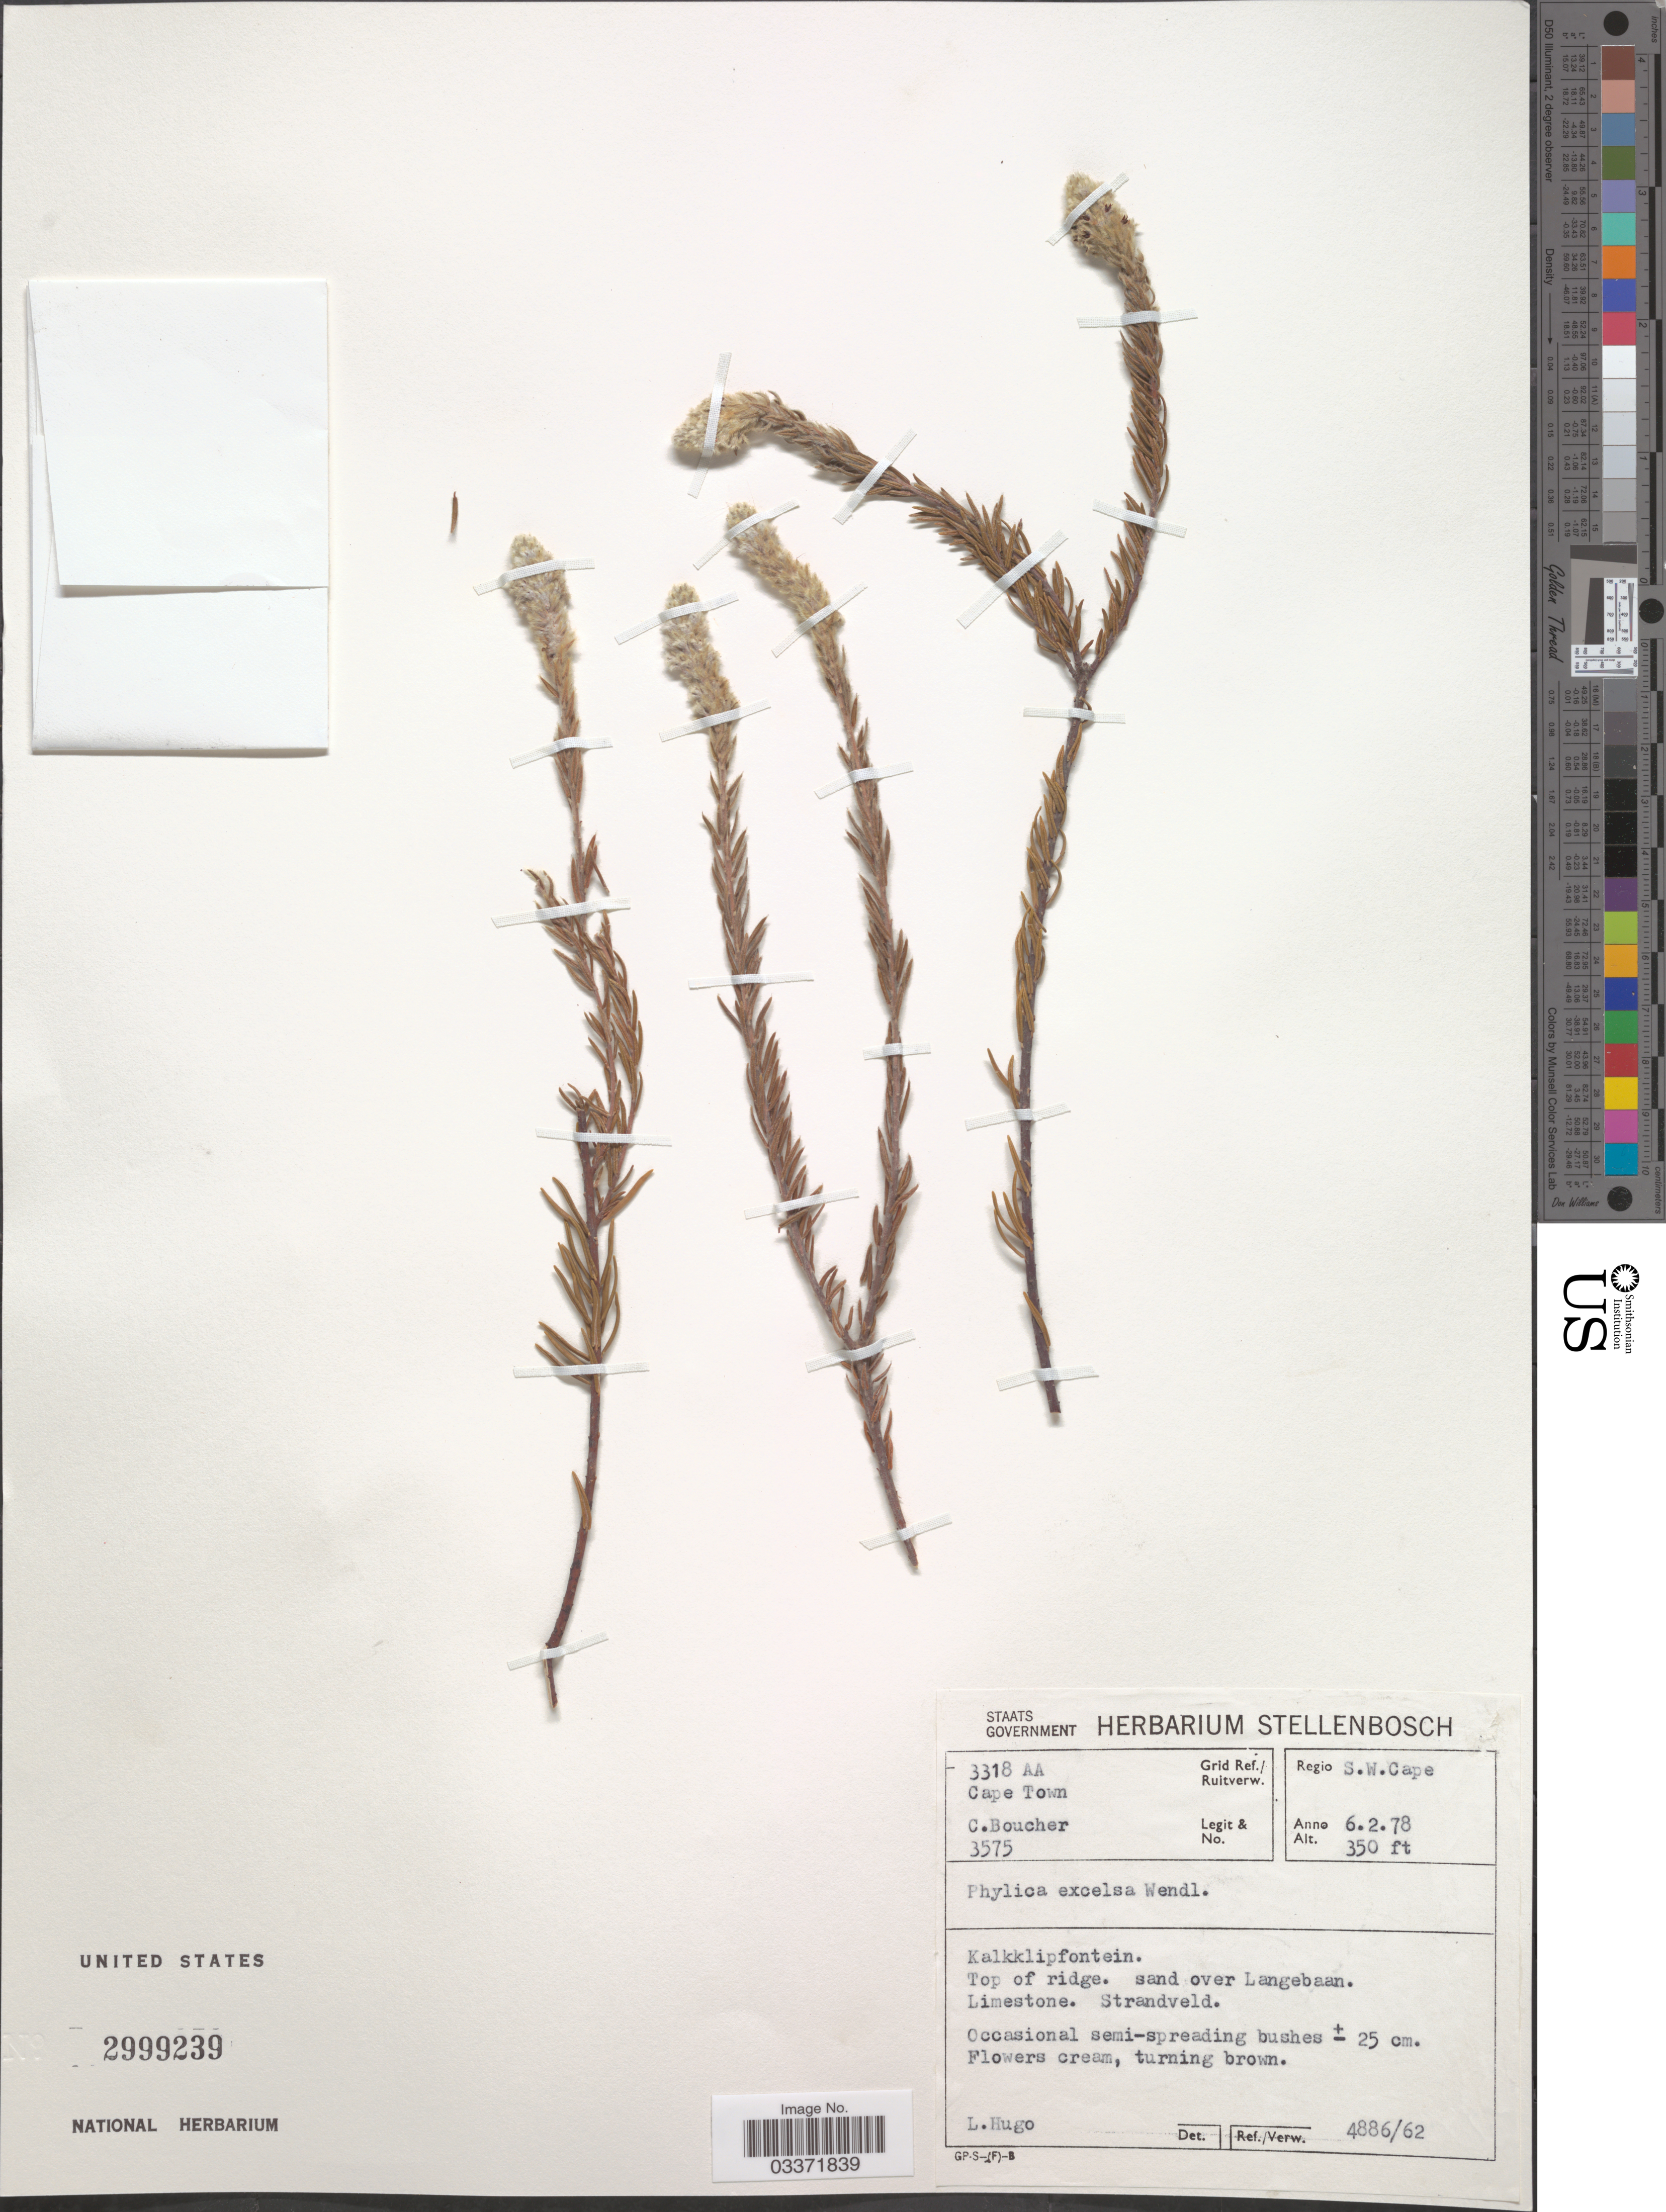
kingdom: Plantae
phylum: Tracheophyta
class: Magnoliopsida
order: Rosales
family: Rhamnaceae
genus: Phylica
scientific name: Phylica excelsa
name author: J.C. Wendl.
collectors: C. Boucher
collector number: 3575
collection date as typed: Transcribed d/m/y: 6/2/78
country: South Africa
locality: Grid Ref./Ruitverw. 3318 AA Cape Town, Regio S.W. Cape, Kalkklipfontein.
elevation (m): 107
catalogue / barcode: US 2999239